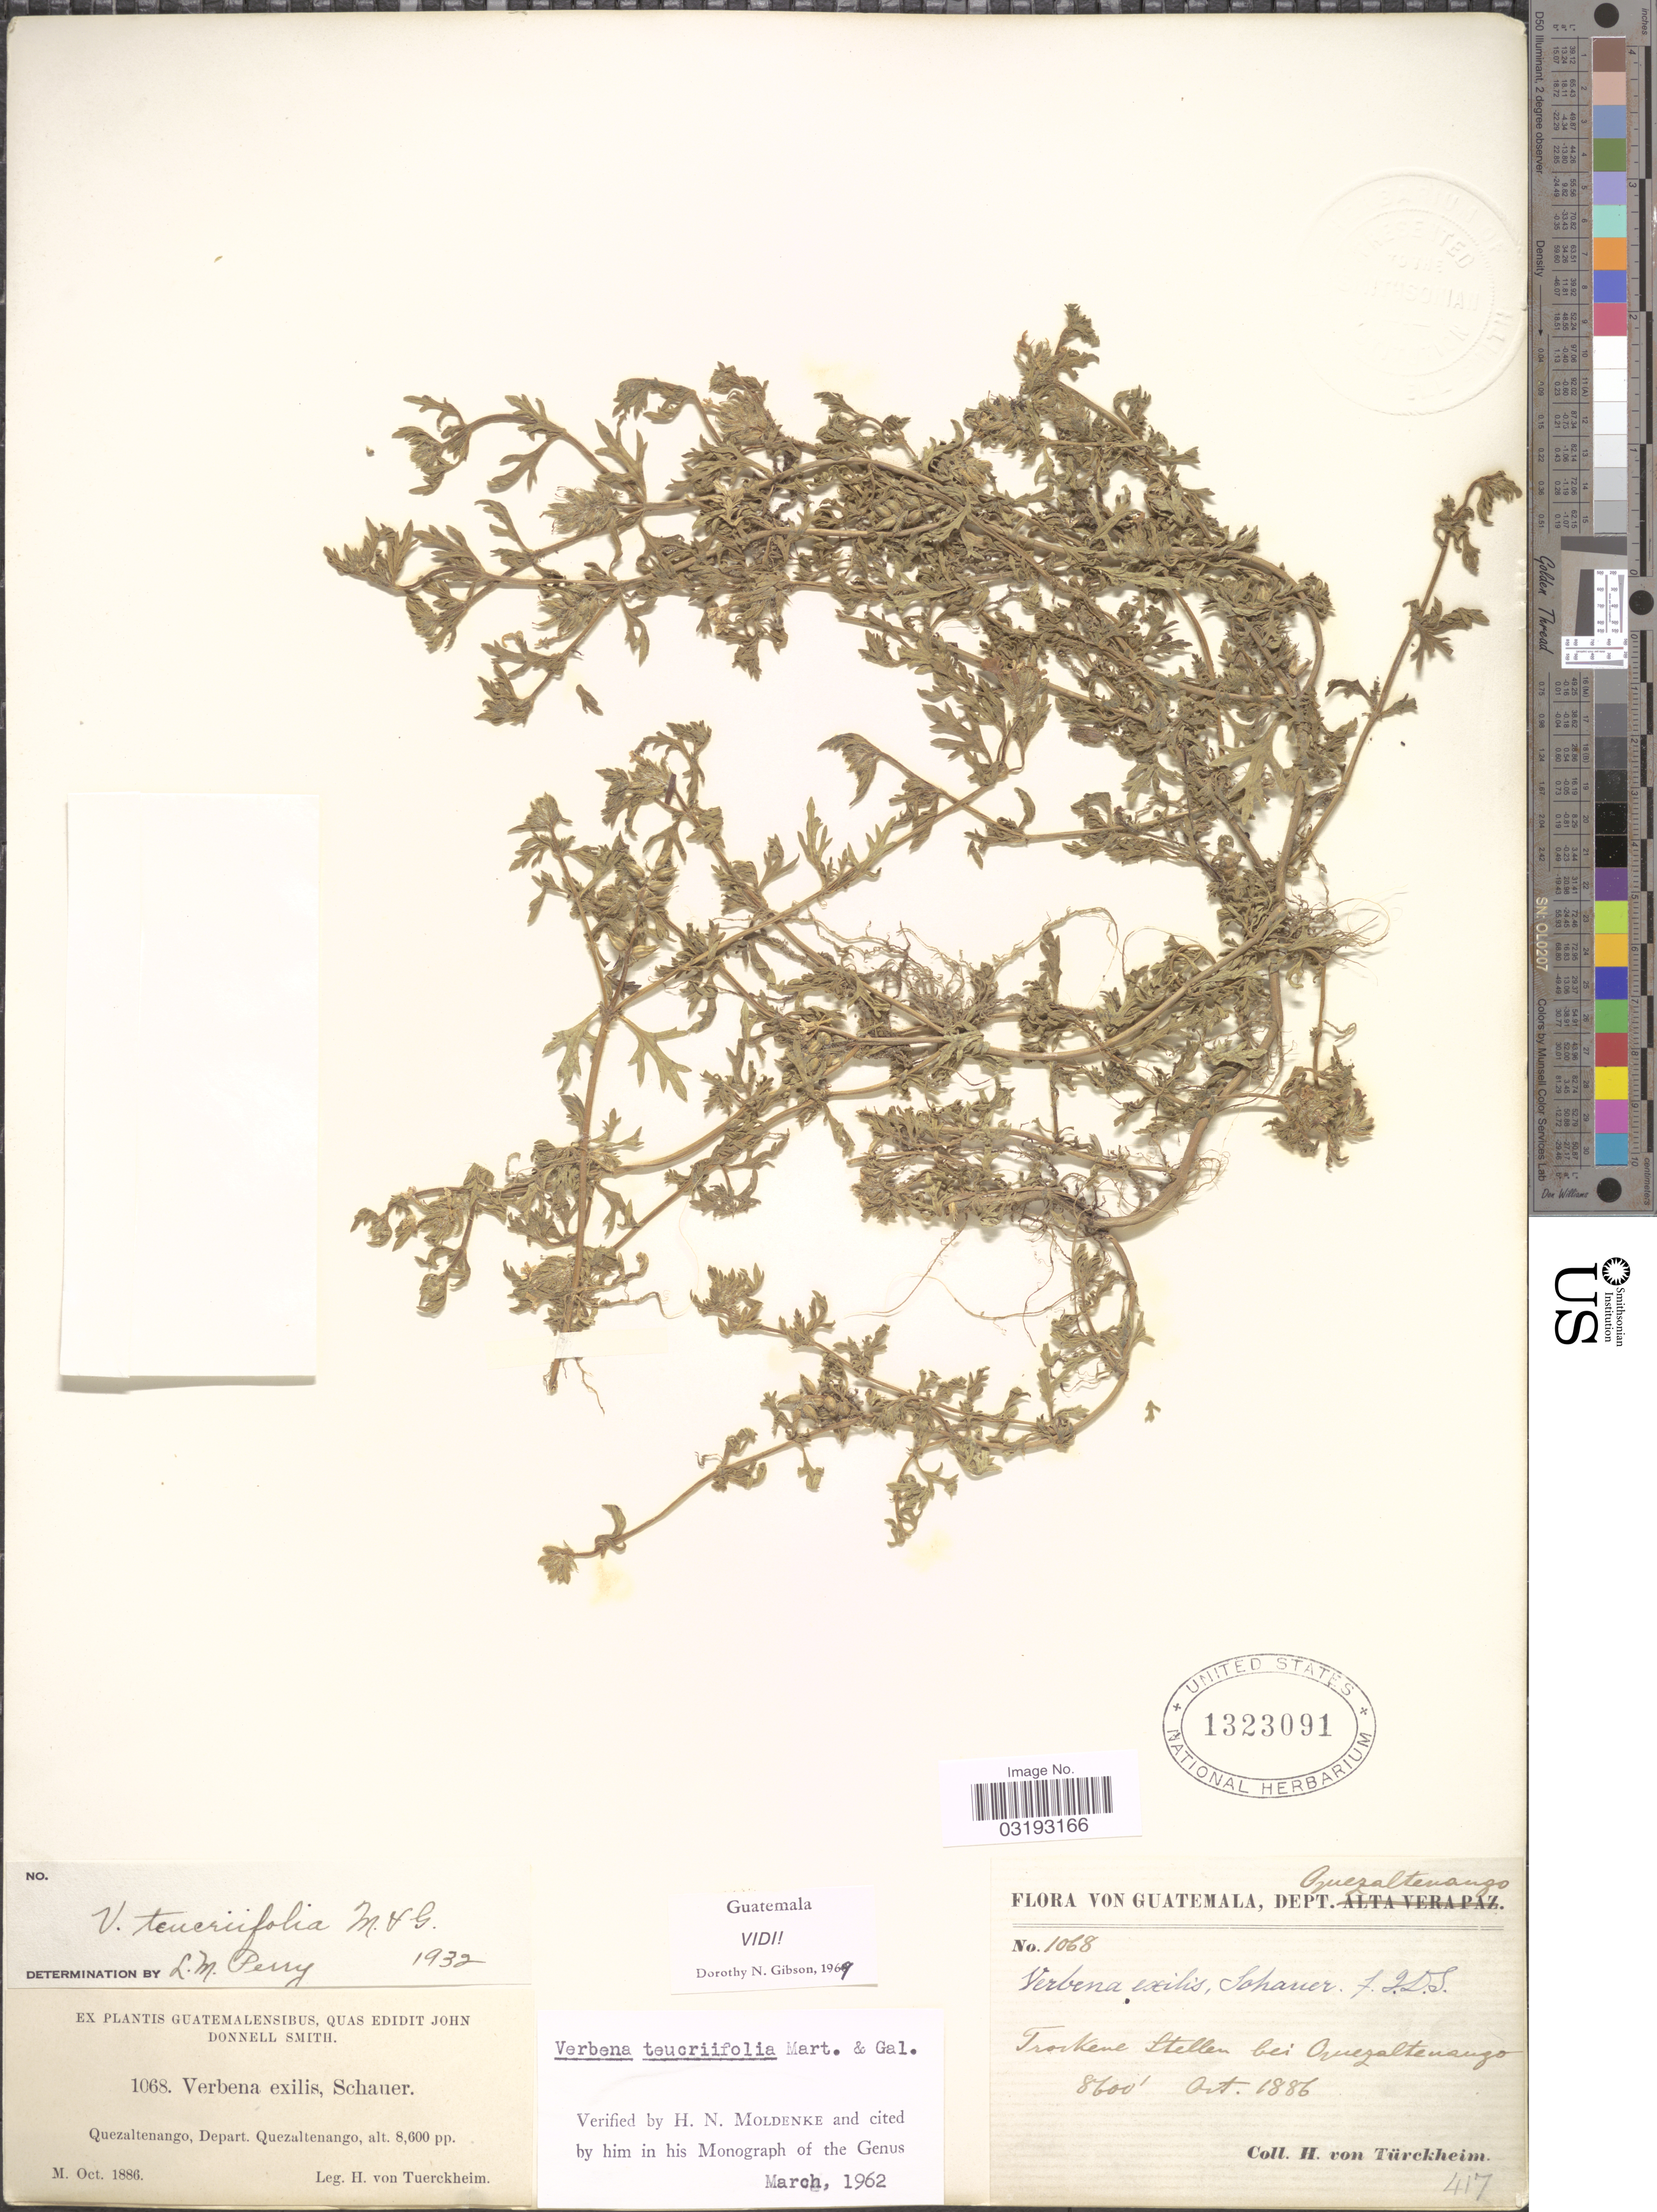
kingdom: Plantae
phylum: Tracheophyta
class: Magnoliopsida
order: Lamiales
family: Verbenaceae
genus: Verbena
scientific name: Verbena teucriifolia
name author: M. Martens & Galeotti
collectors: H. von Türckheim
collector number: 1068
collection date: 1886-10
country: Guatemala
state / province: Quetzaltenango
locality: Depart. Quezaltenango.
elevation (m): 2621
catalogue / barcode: US 1323091